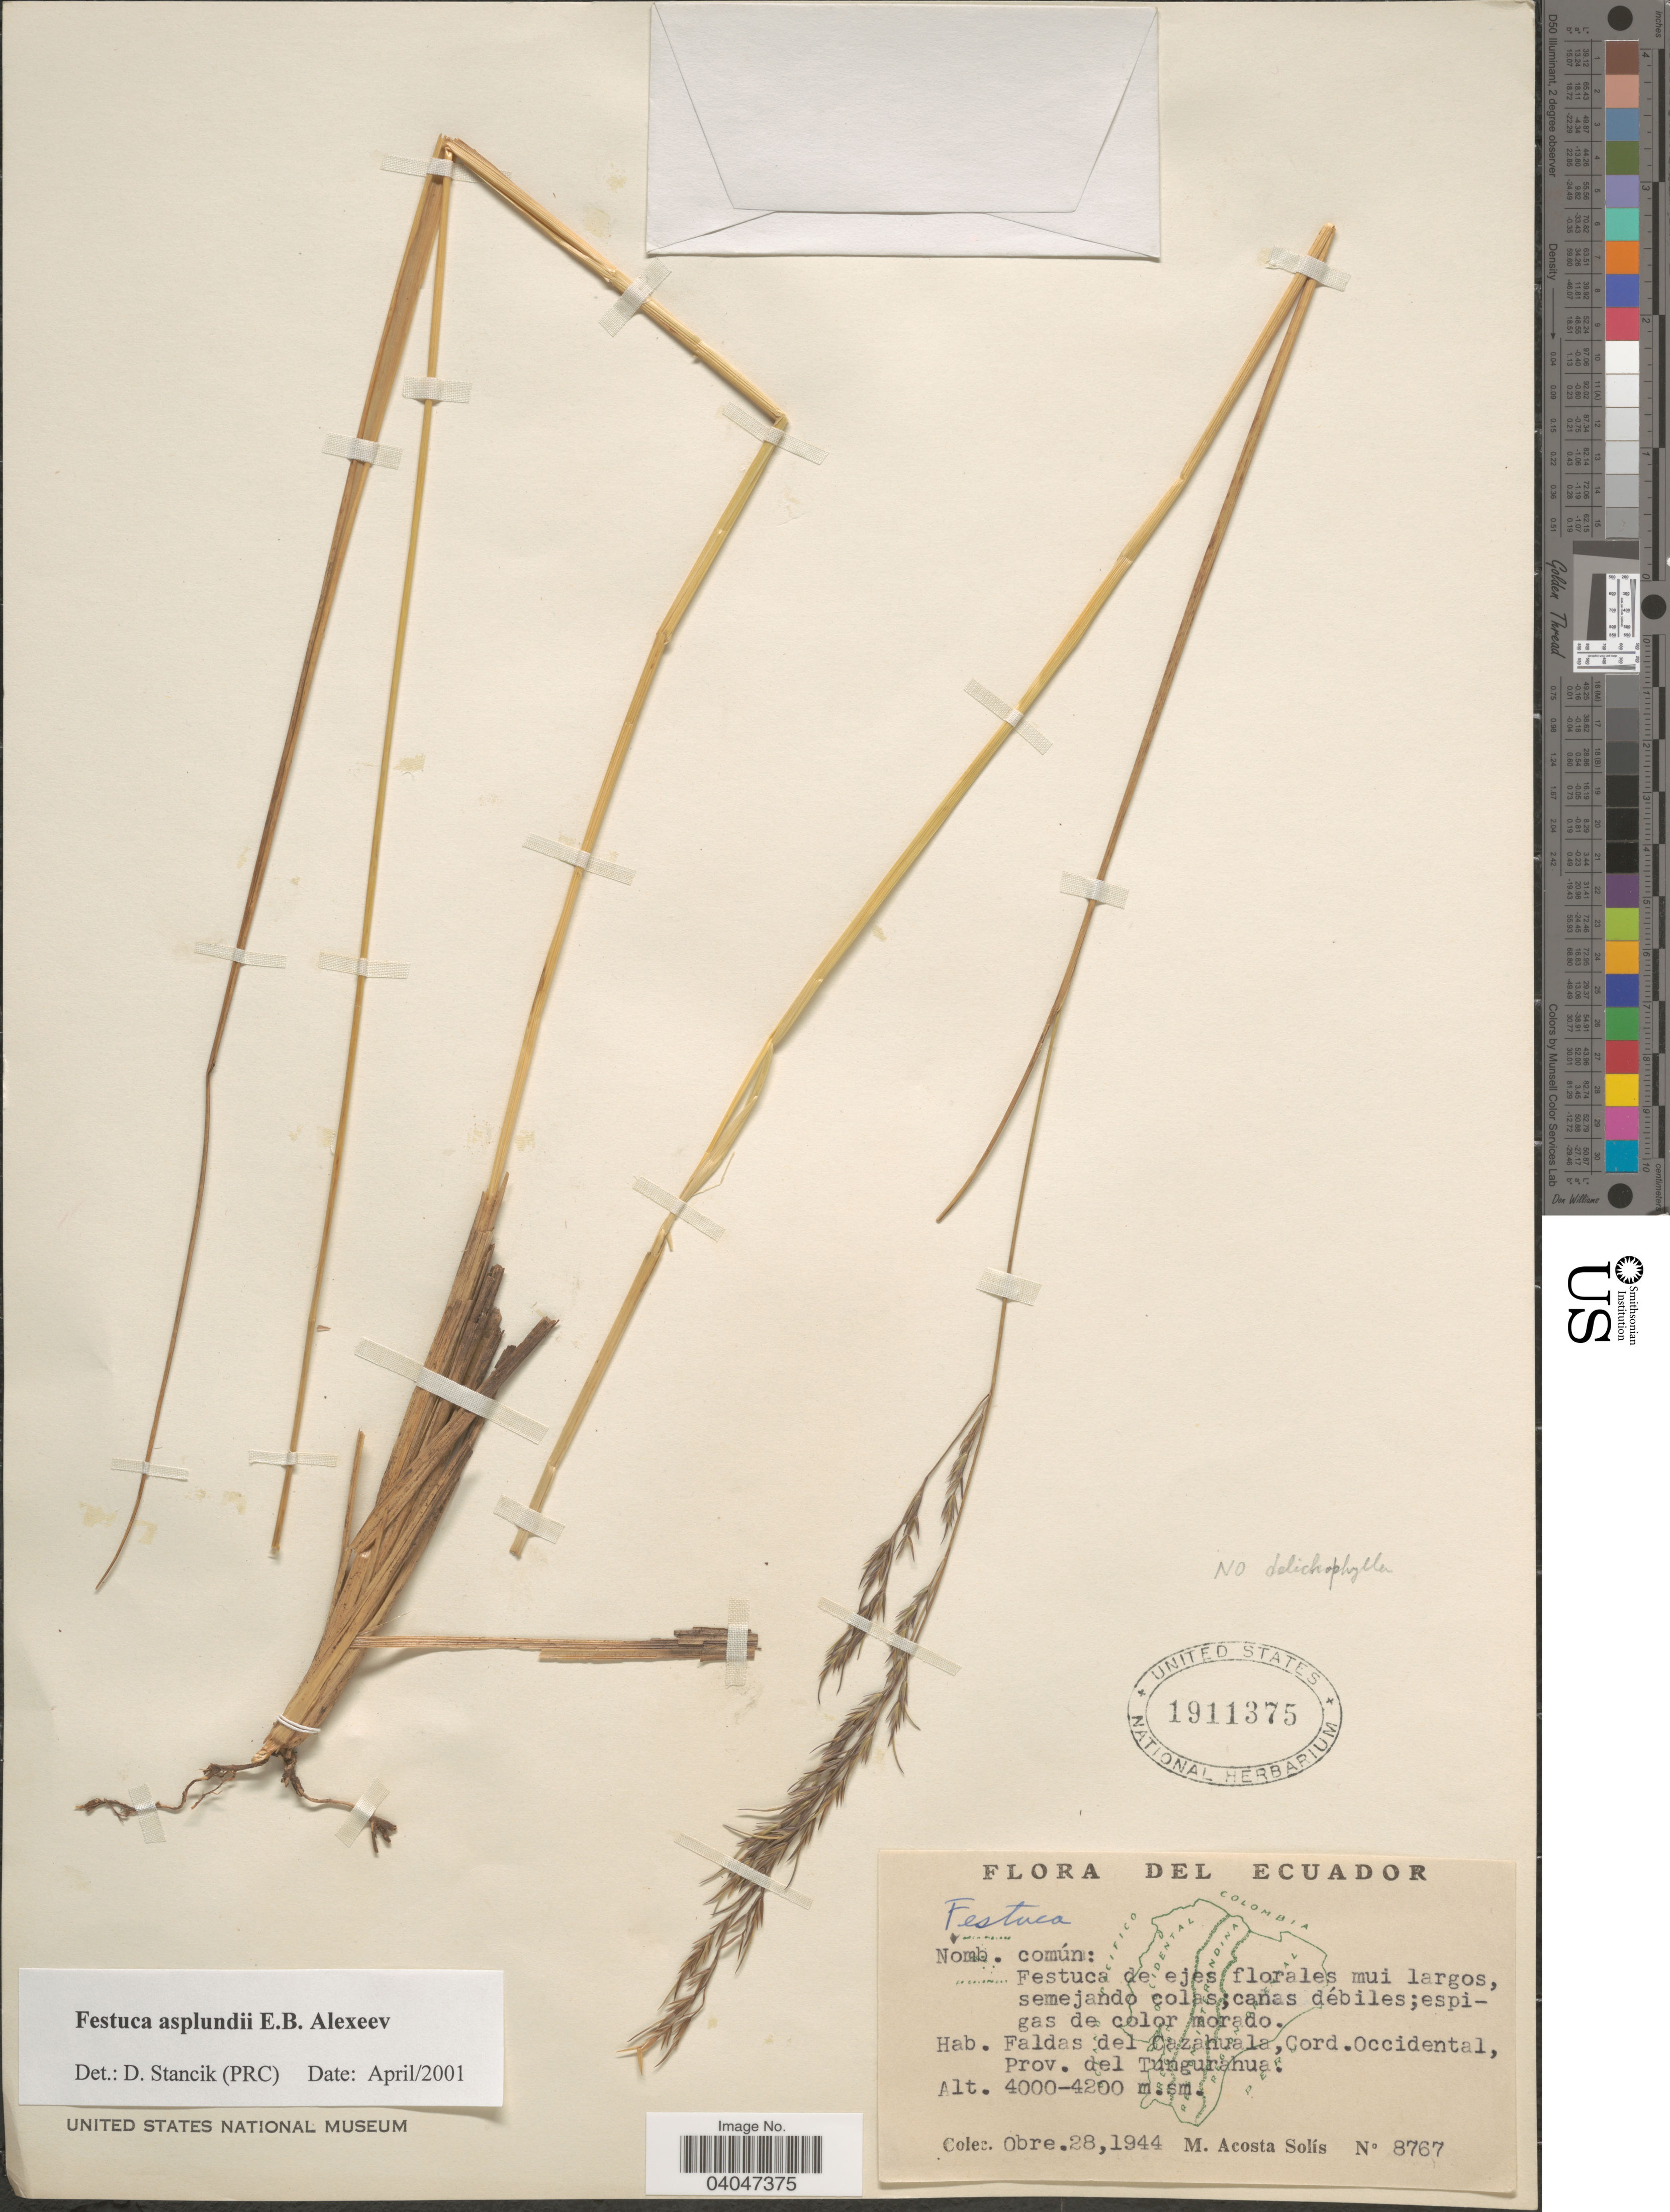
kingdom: Plantae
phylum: Tracheophyta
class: Liliopsida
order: Poales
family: Poaceae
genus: Festuca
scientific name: Festuca asplundii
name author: E.B. Alexeev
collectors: M. Acosta Solis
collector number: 8767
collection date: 1944-10-28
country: Ecuador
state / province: Tungurahua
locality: Faldas del Cazahuala, Cord. Occidental.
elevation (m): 4000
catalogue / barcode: US 1911375